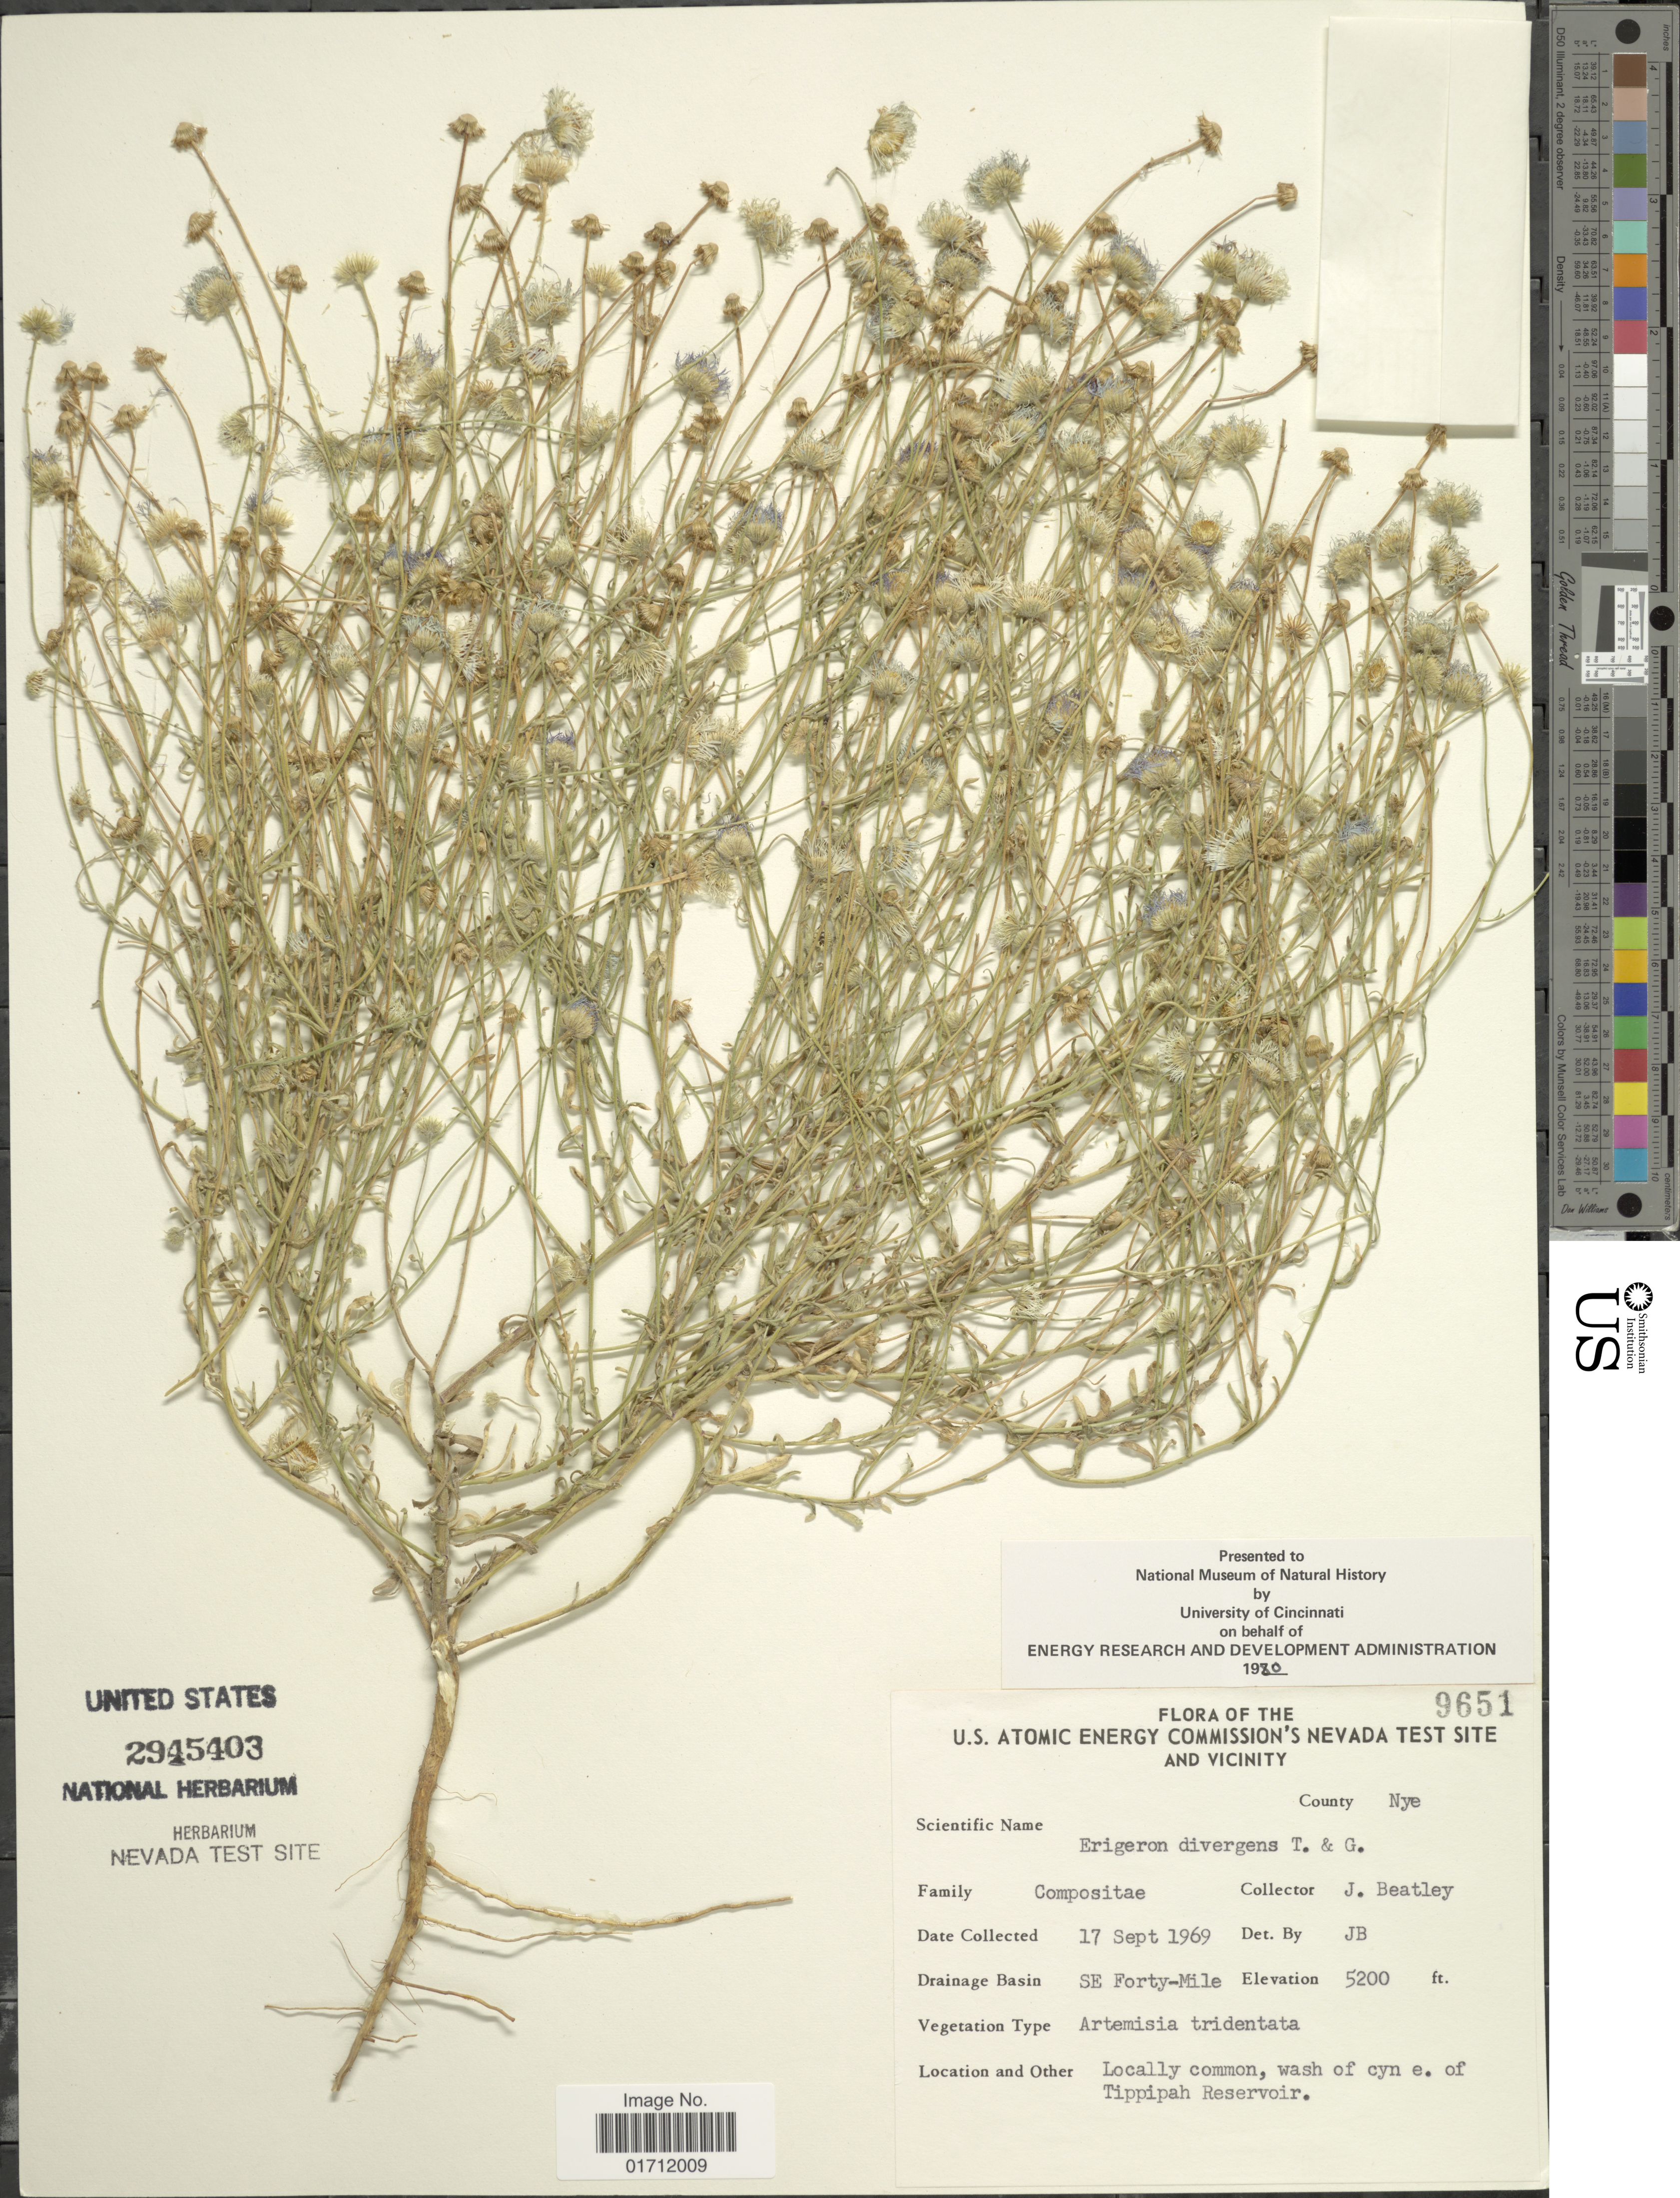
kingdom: Plantae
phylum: Tracheophyta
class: Magnoliopsida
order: Asterales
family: Asteraceae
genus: Erigeron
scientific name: Erigeron divergens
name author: Torr. & A. Gray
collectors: J. C. Beatley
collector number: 9651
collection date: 1969-09-17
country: United States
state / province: Nevada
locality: The U.S. Atomic Energy Commission's Nevada Test Site and Vicinity, County: Nye, Drainage Basin: SE Forty-Miles, wash of cyn e. of Tippipah Reservoir.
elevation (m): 1585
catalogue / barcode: US 2945403